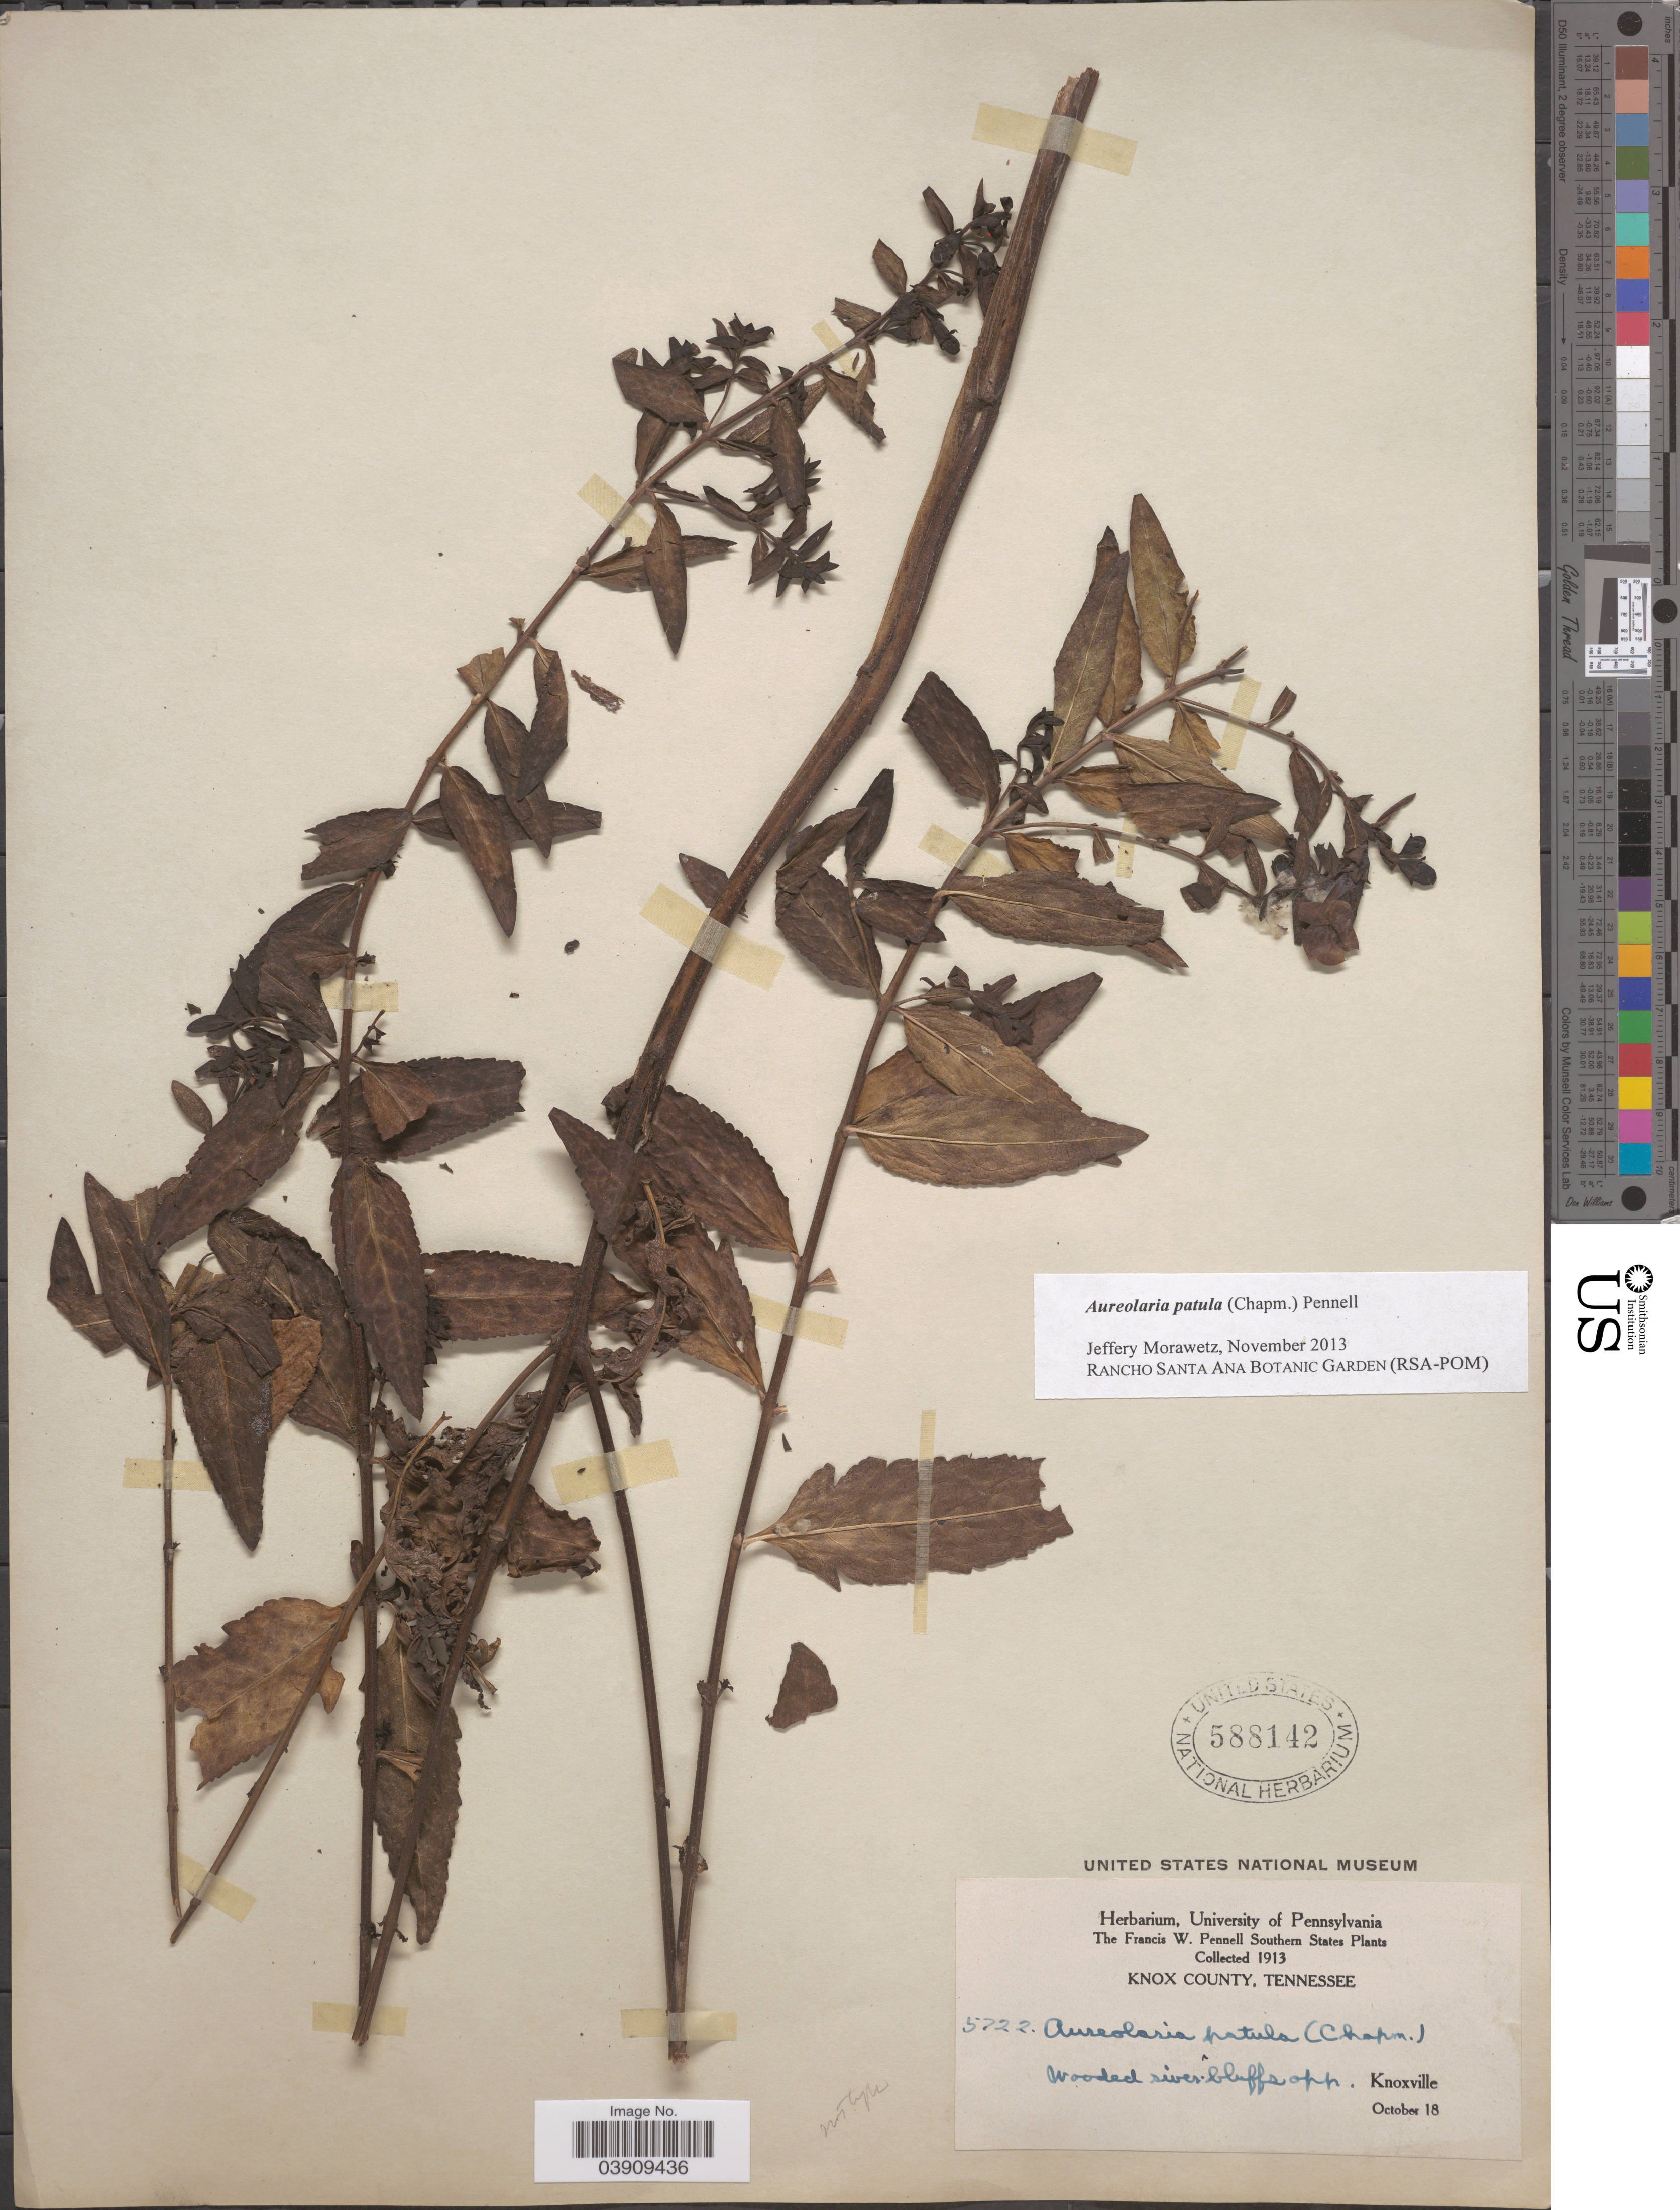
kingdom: Plantae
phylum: Tracheophyta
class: Magnoliopsida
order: Lamiales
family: Orobanchaceae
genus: Aureolaria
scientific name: Aureolaria patula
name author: (Chapm.) Pennell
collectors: F. W. Pennell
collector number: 5722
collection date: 1913-10-18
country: United States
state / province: Tennessee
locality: Southern States. Knox County. Knoxville.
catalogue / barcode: US 588142